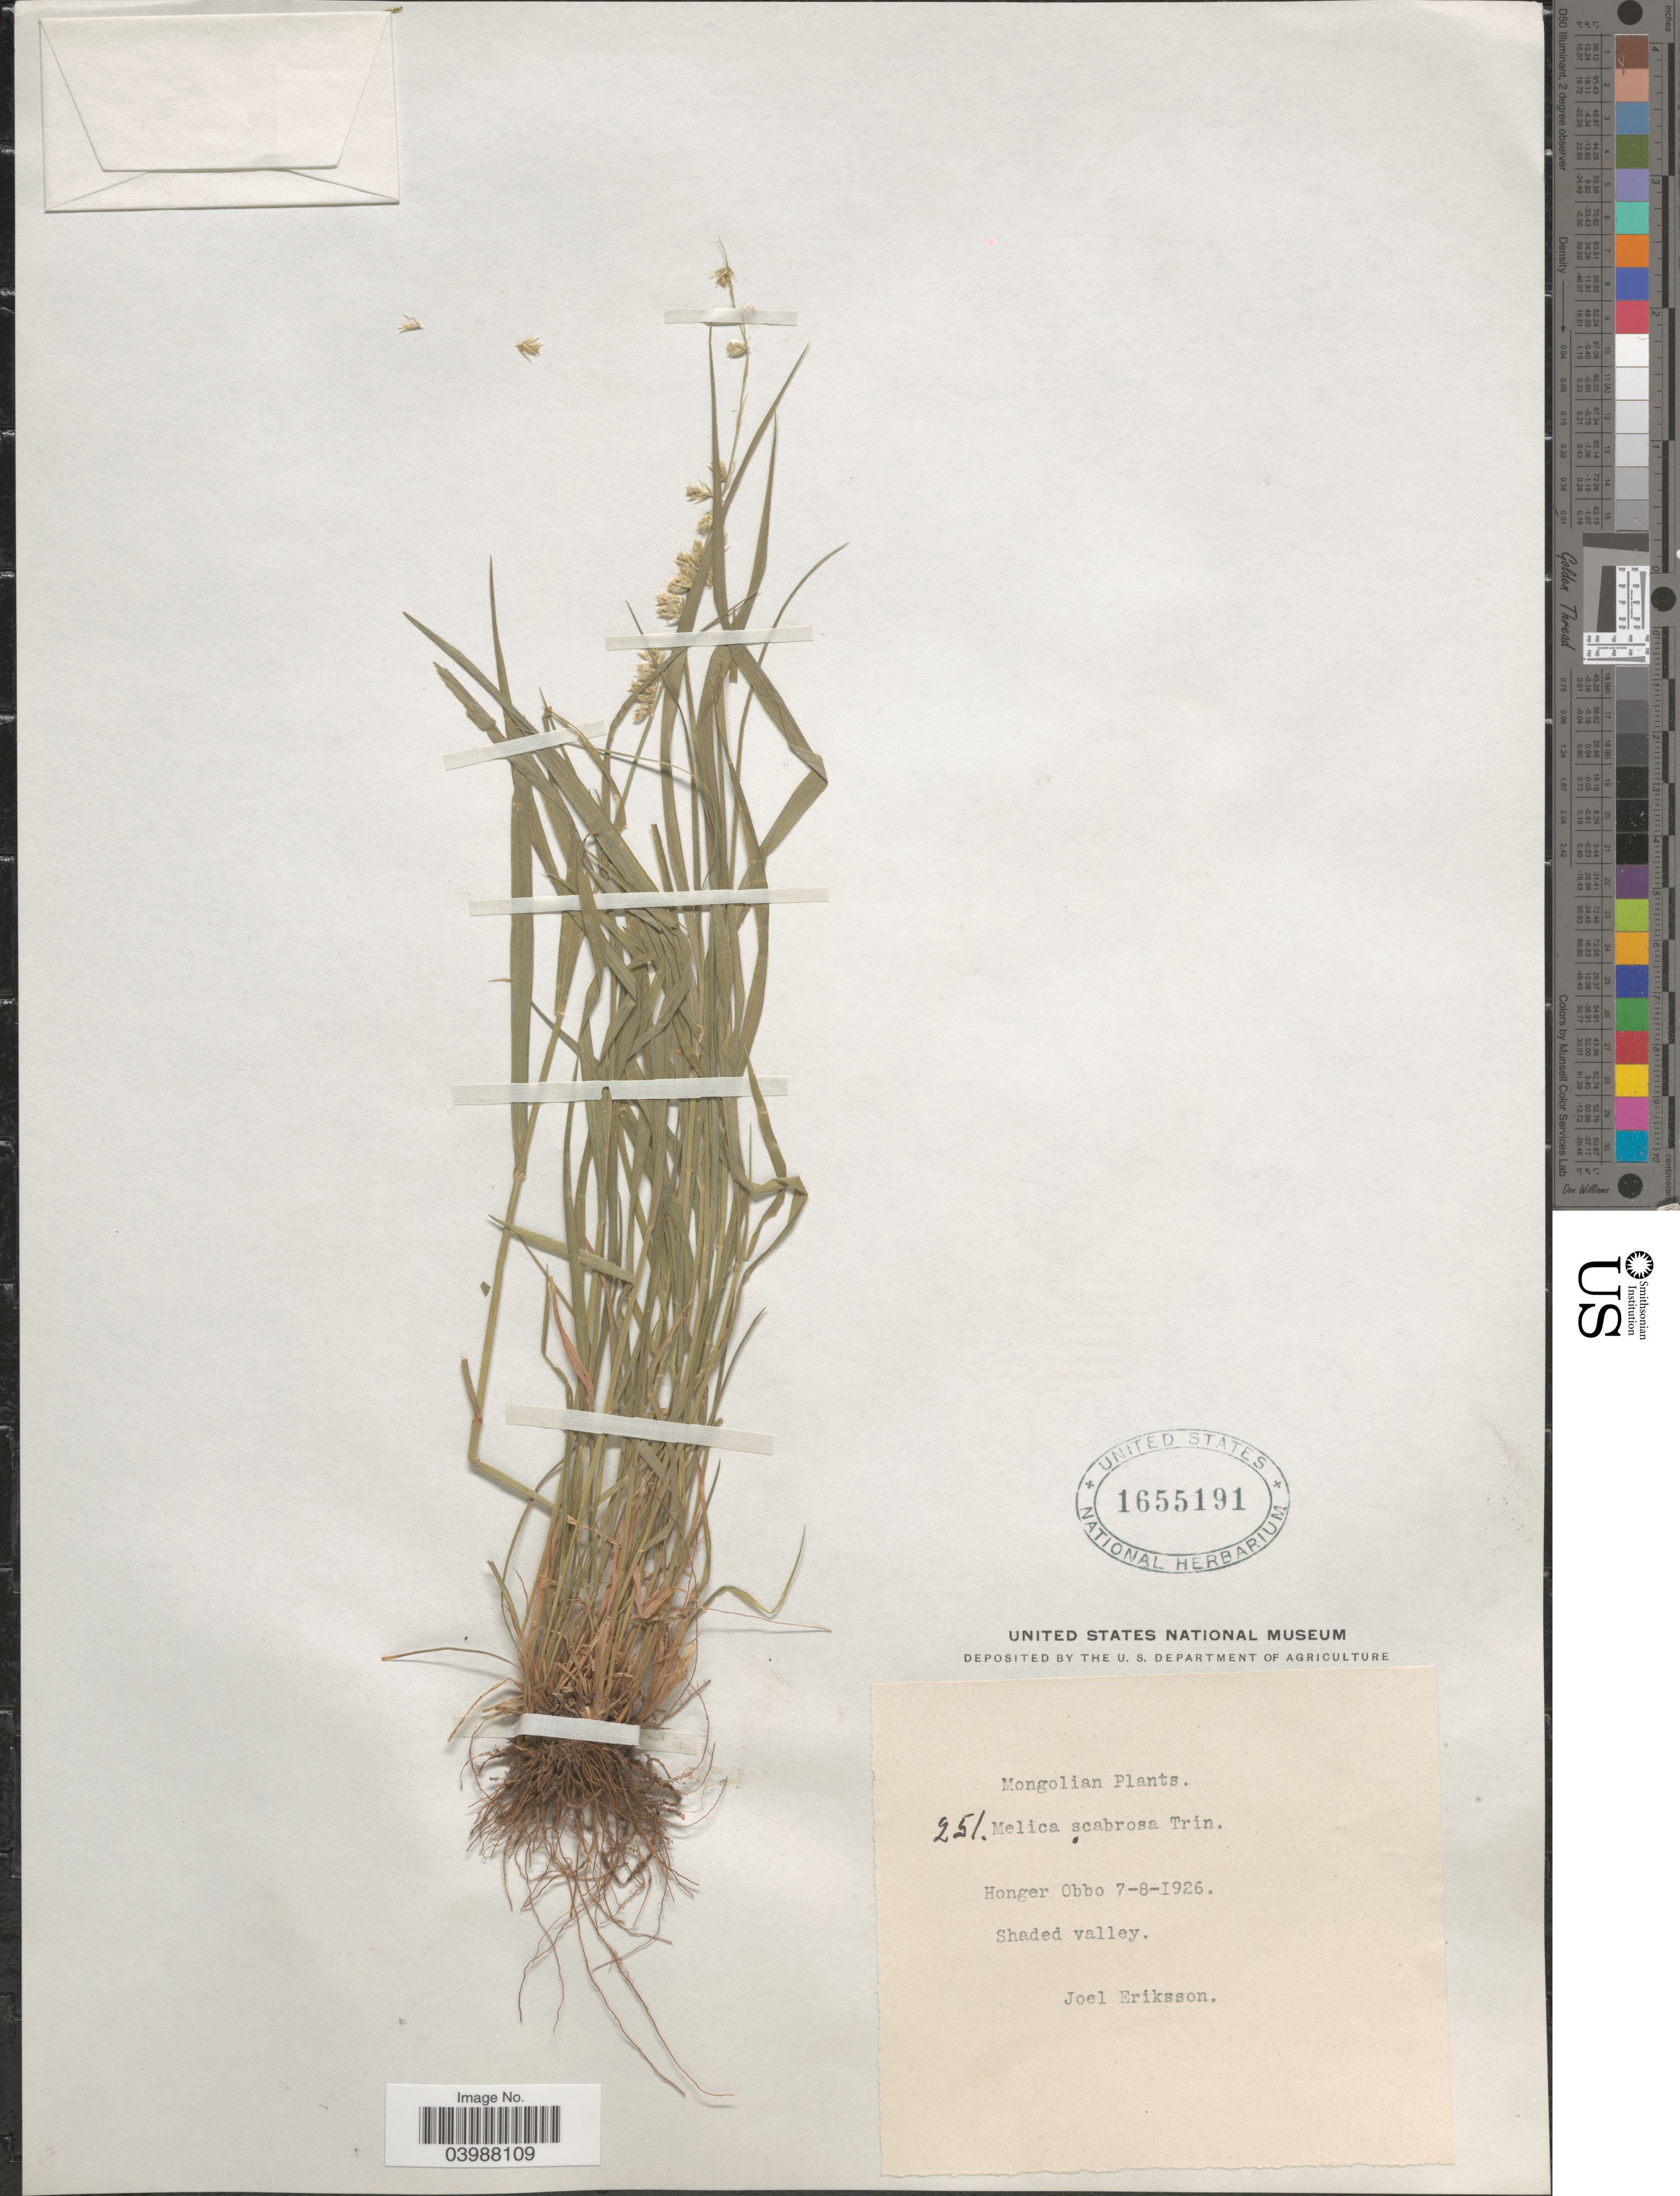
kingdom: Plantae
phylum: Tracheophyta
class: Liliopsida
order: Poales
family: Poaceae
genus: Melica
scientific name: Melica scabrosa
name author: Trin.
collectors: J. Eriksson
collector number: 251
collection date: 1926-08-07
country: Mongolia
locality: Mongolian. Honger Obbo. Shaded valley.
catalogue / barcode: US 1655191